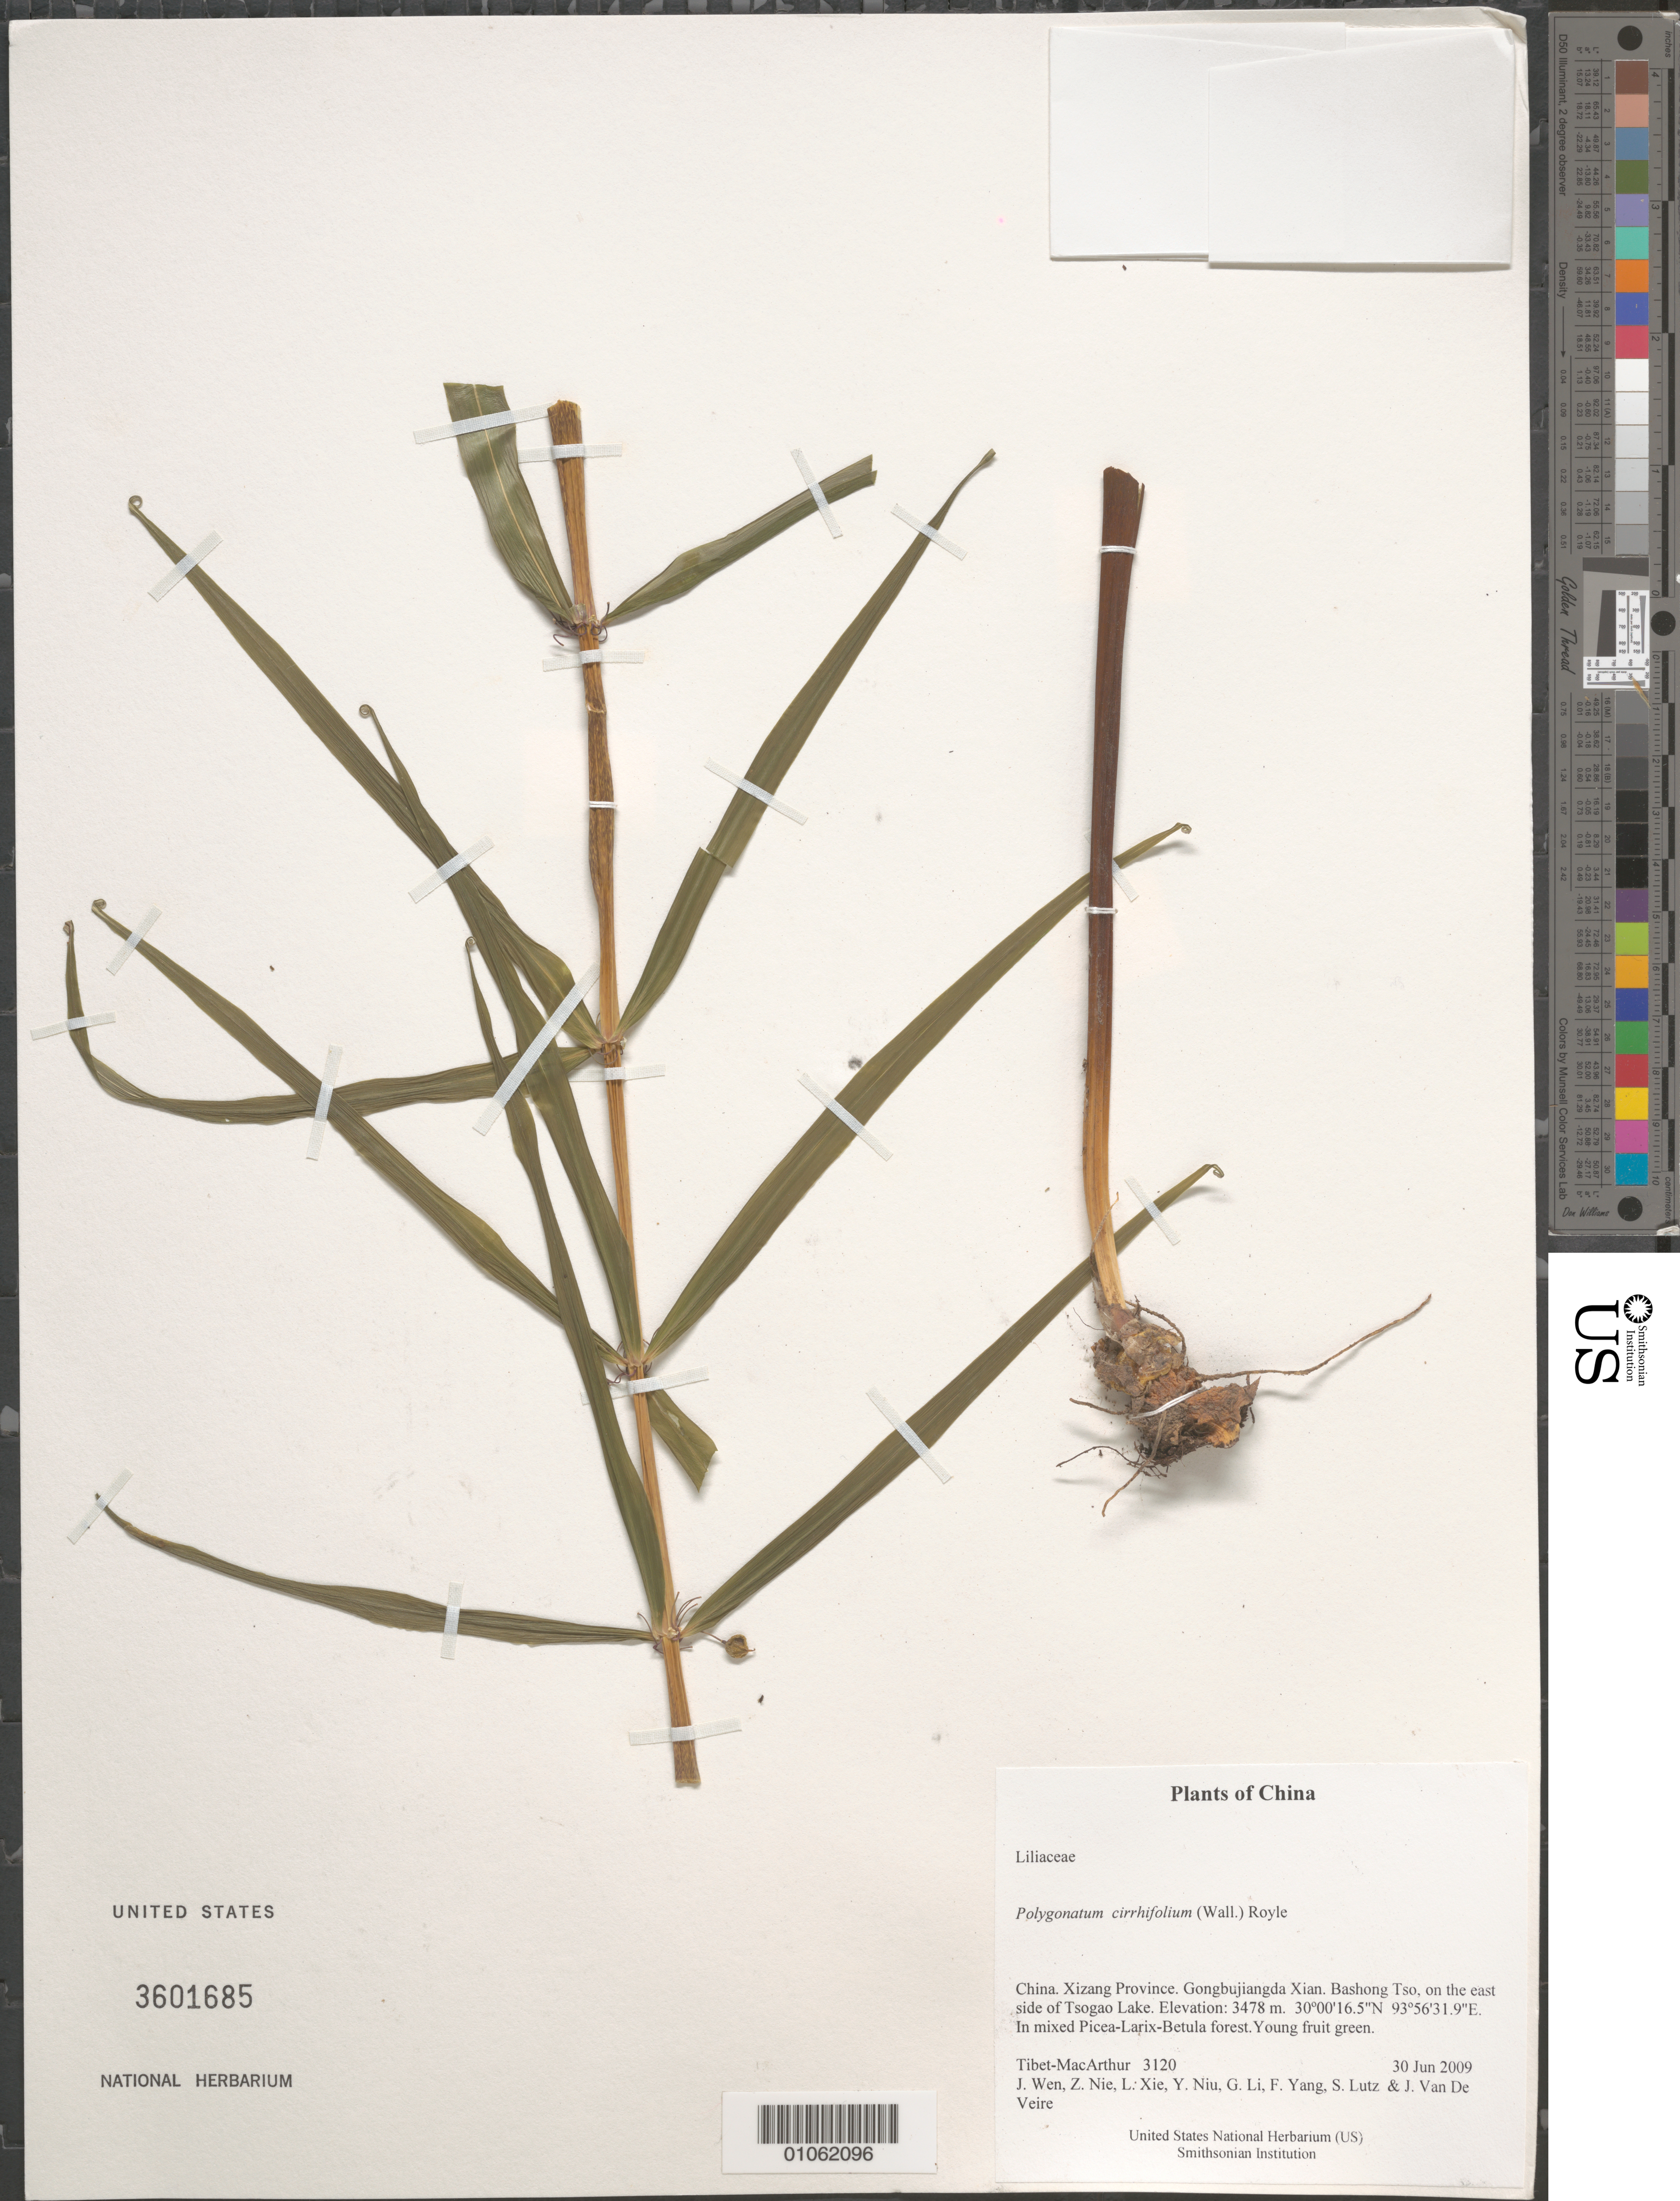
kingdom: Plantae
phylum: Tracheophyta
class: Liliopsida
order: Asparagales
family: Asparagaceae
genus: Polygonatum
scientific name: Polygonatum cirrhifolium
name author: (Wall.) Royle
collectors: Tibet-MacArthur, J. Wen, Z. Nie, L. Xie, Y. Niu, G. Li, F. Yang, S. Lutz & J. Van De Veire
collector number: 3120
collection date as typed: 30 Jun 2009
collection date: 2009-06-30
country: China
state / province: Xizang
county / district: Gongbujiangda Xian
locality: Bashong Tso, on the east side of Tsogao Lake.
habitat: In mixed Picea-Larix-Betula forest.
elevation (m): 3478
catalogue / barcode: US 3601685